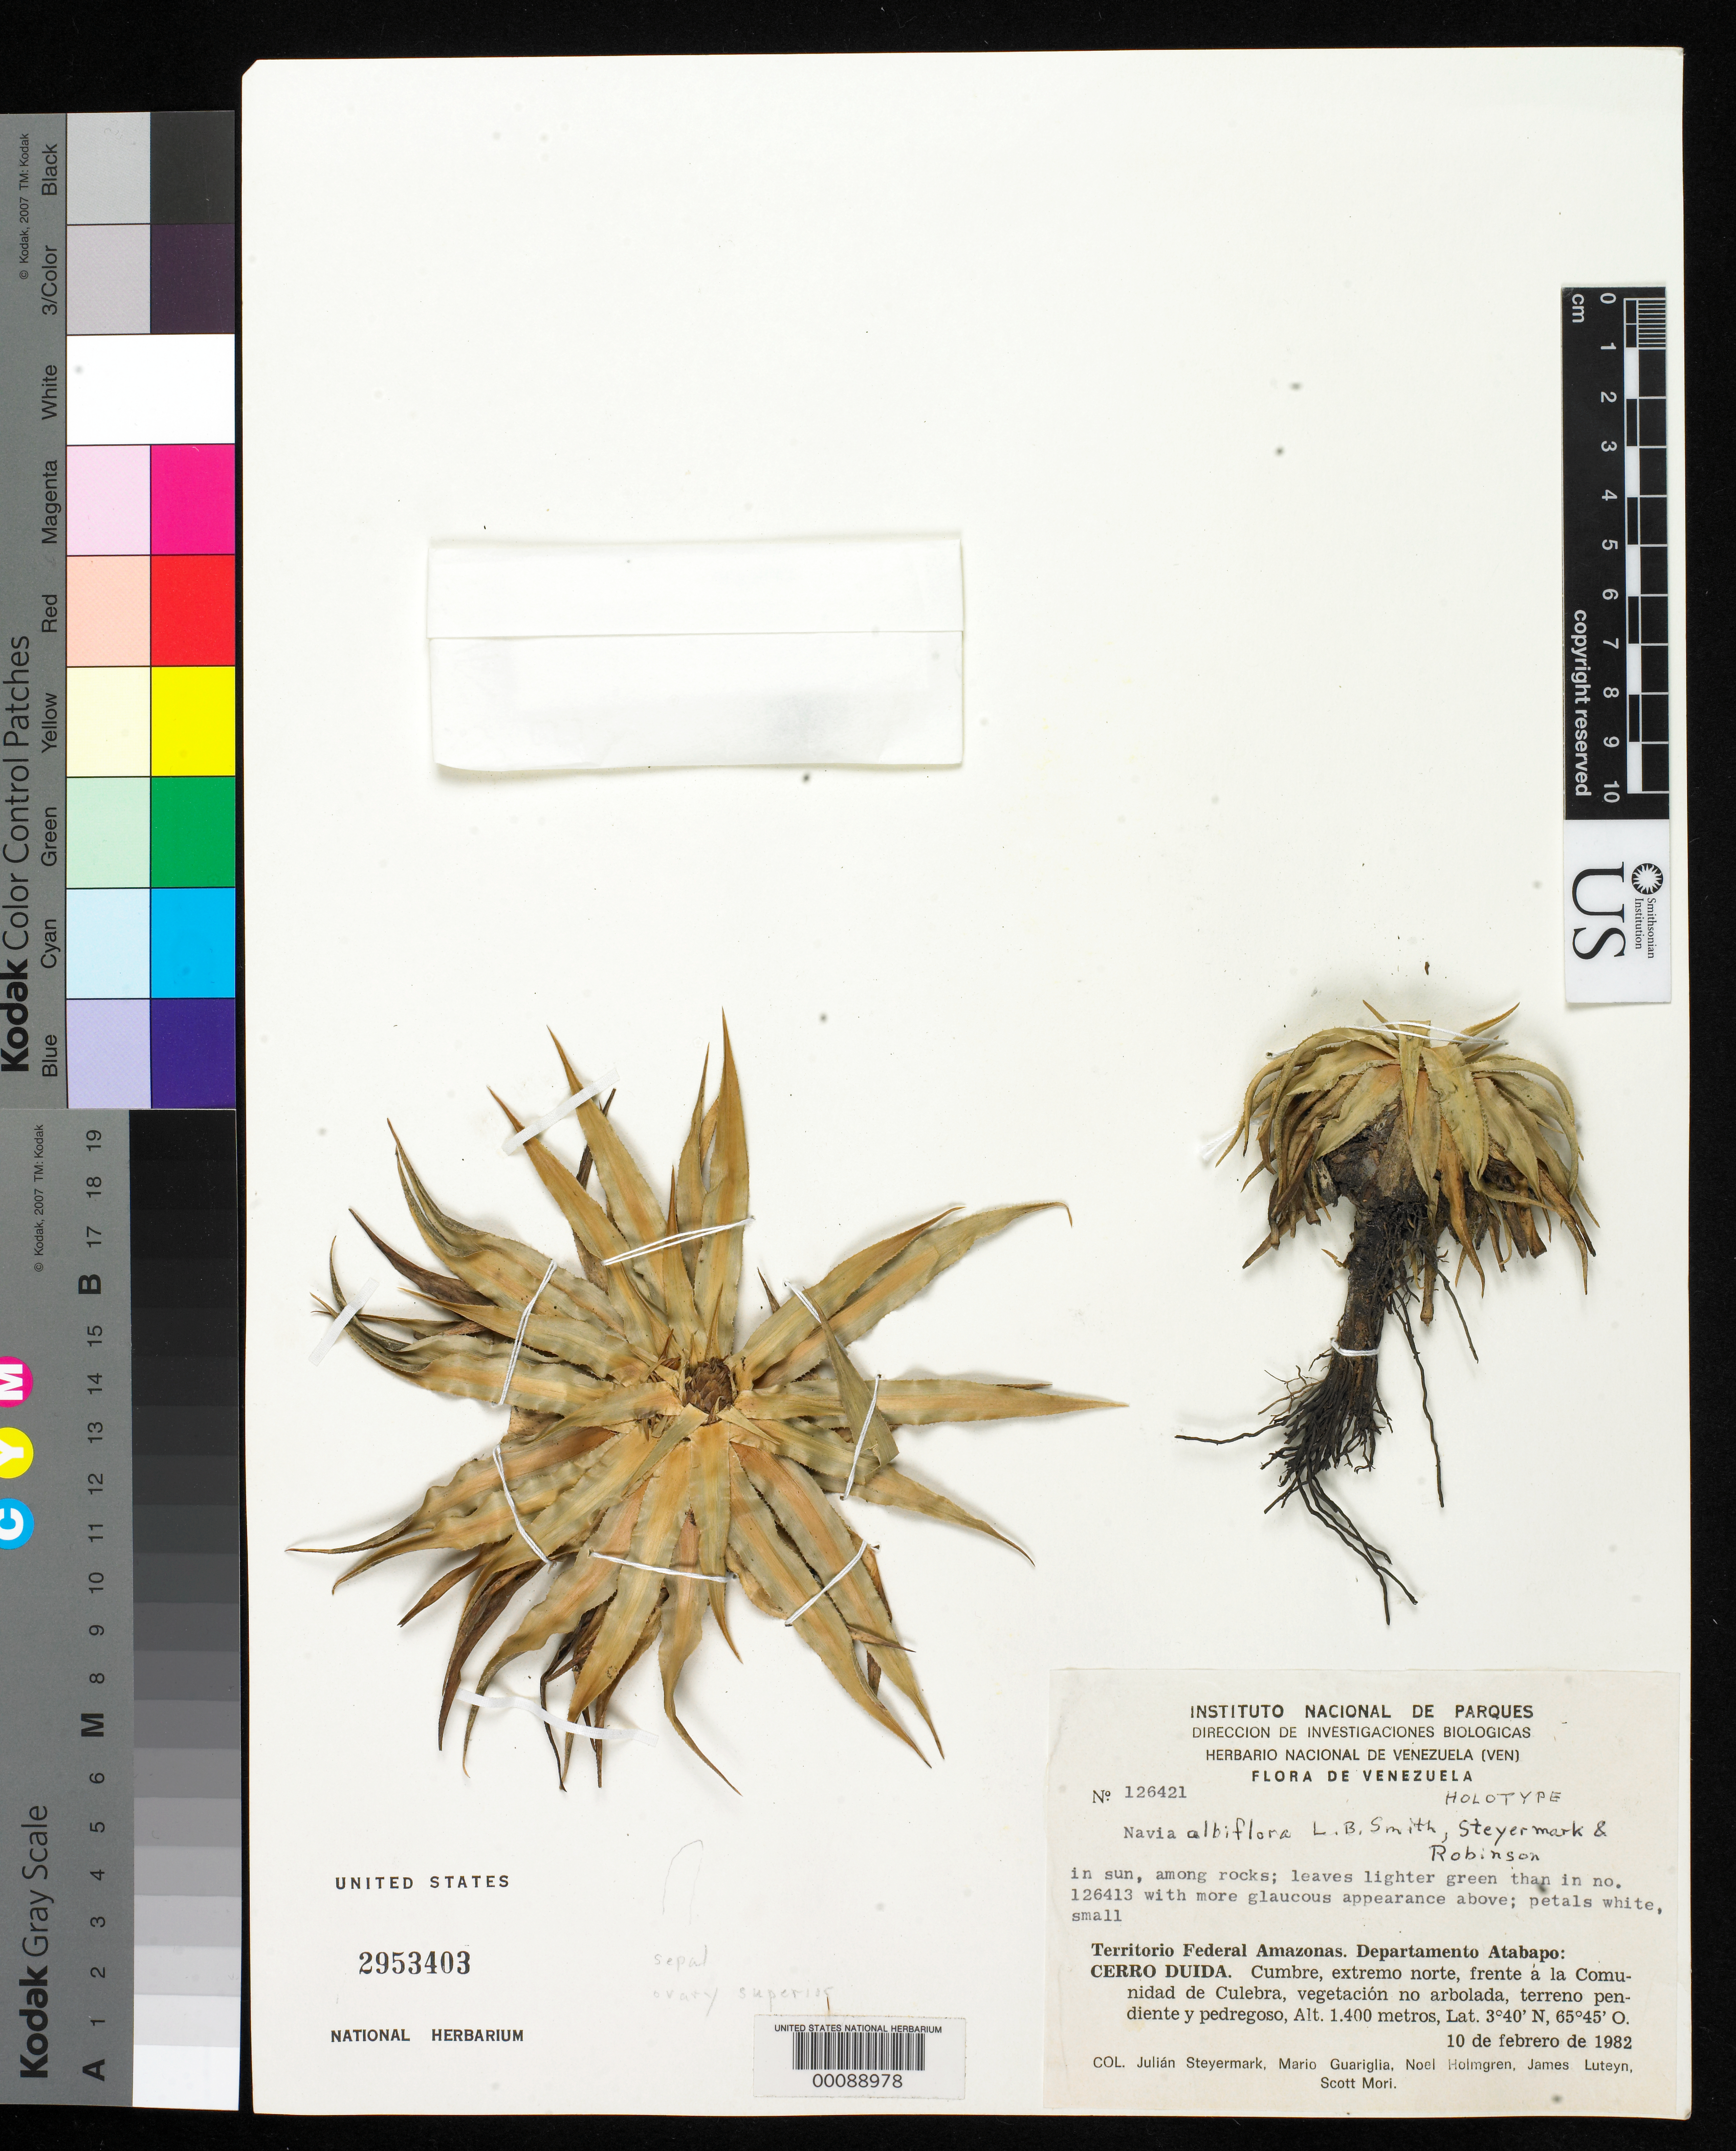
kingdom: Plantae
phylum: Tracheophyta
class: Liliopsida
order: Poales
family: Bromeliaceae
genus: Navia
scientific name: Navia albiflora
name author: L.B. Sm.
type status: Holotype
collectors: J. Steyermark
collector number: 126421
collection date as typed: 10 Feb 1982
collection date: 1982-02-10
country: Venezuela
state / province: Amazonas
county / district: Atabapo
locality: Cerro Duida, Cumbre, Extremo Norte, frente a la comunidad de Culebra. [Cerro Duida, Cumbre, Extremo Norte, in front of the community of Culebra.]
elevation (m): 1400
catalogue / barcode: US 2953403